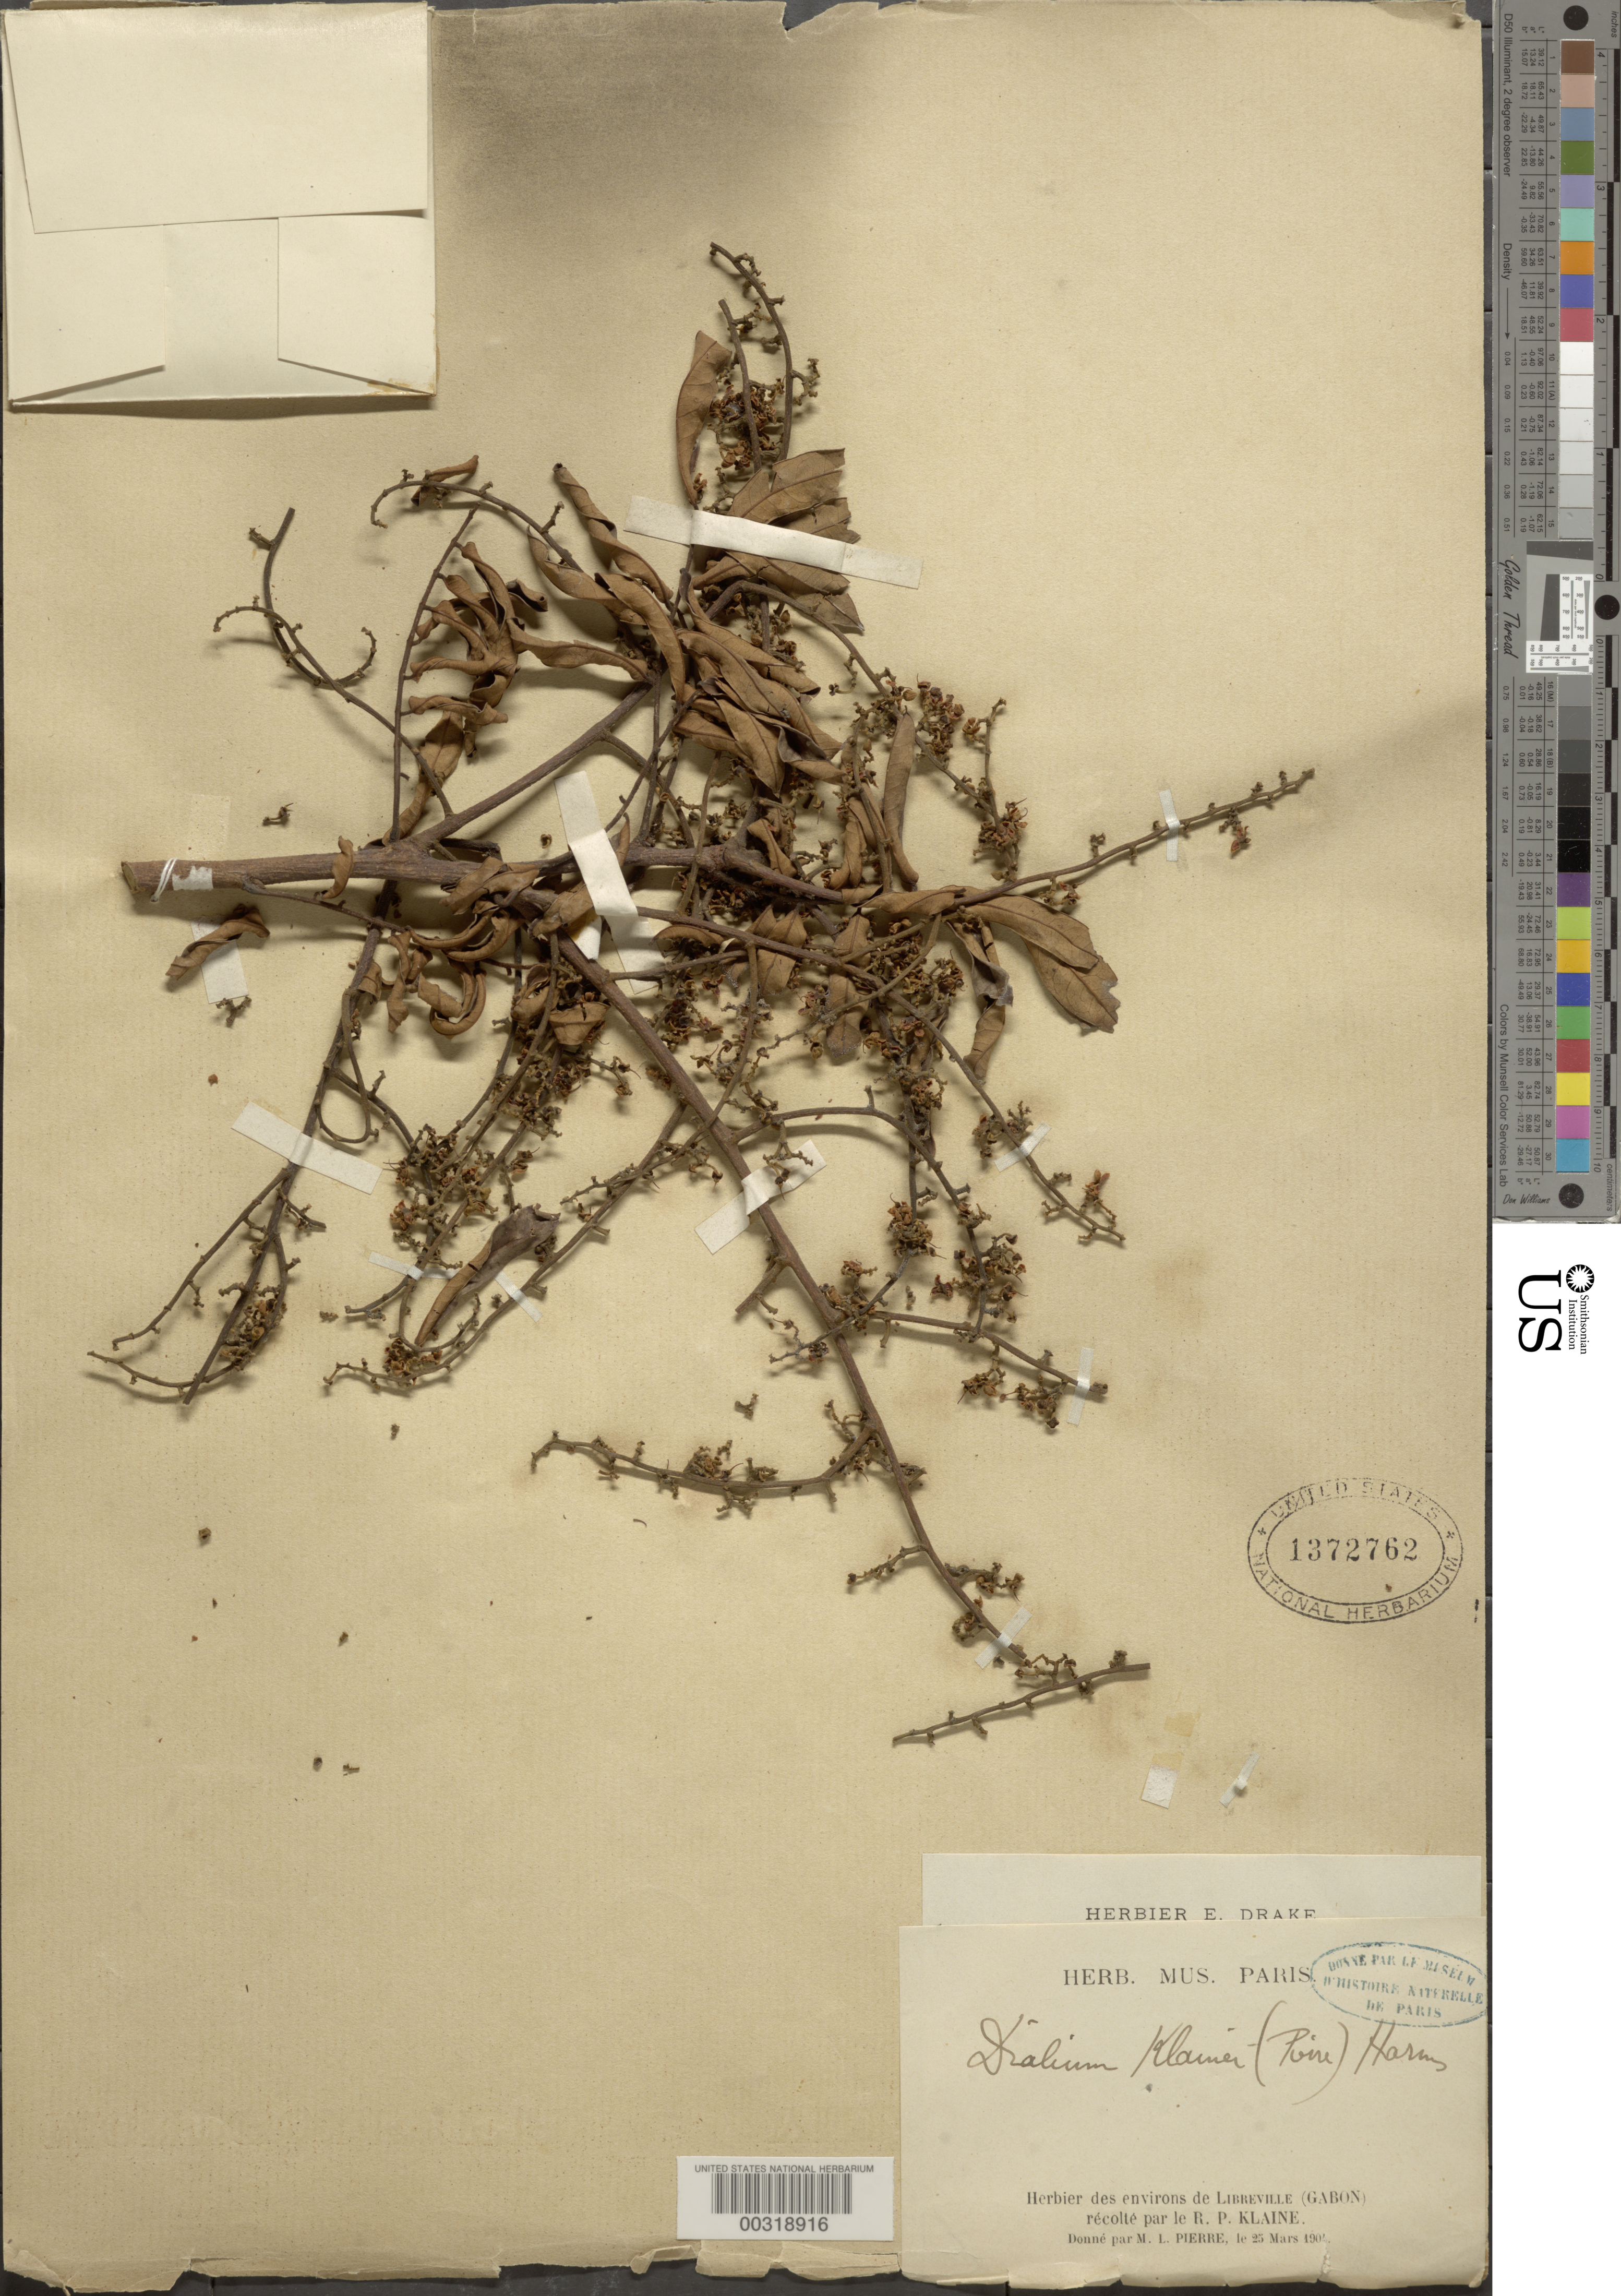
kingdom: Plantae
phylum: Tracheophyta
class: Magnoliopsida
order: Fabales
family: Fabaceae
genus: Dialium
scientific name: Dialium klainei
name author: Pierre ex Harms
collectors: M. L. Pierre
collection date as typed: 25 Mar 1904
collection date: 1904-03-25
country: Gabon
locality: Vicinity of Libreville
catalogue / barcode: US 1372762